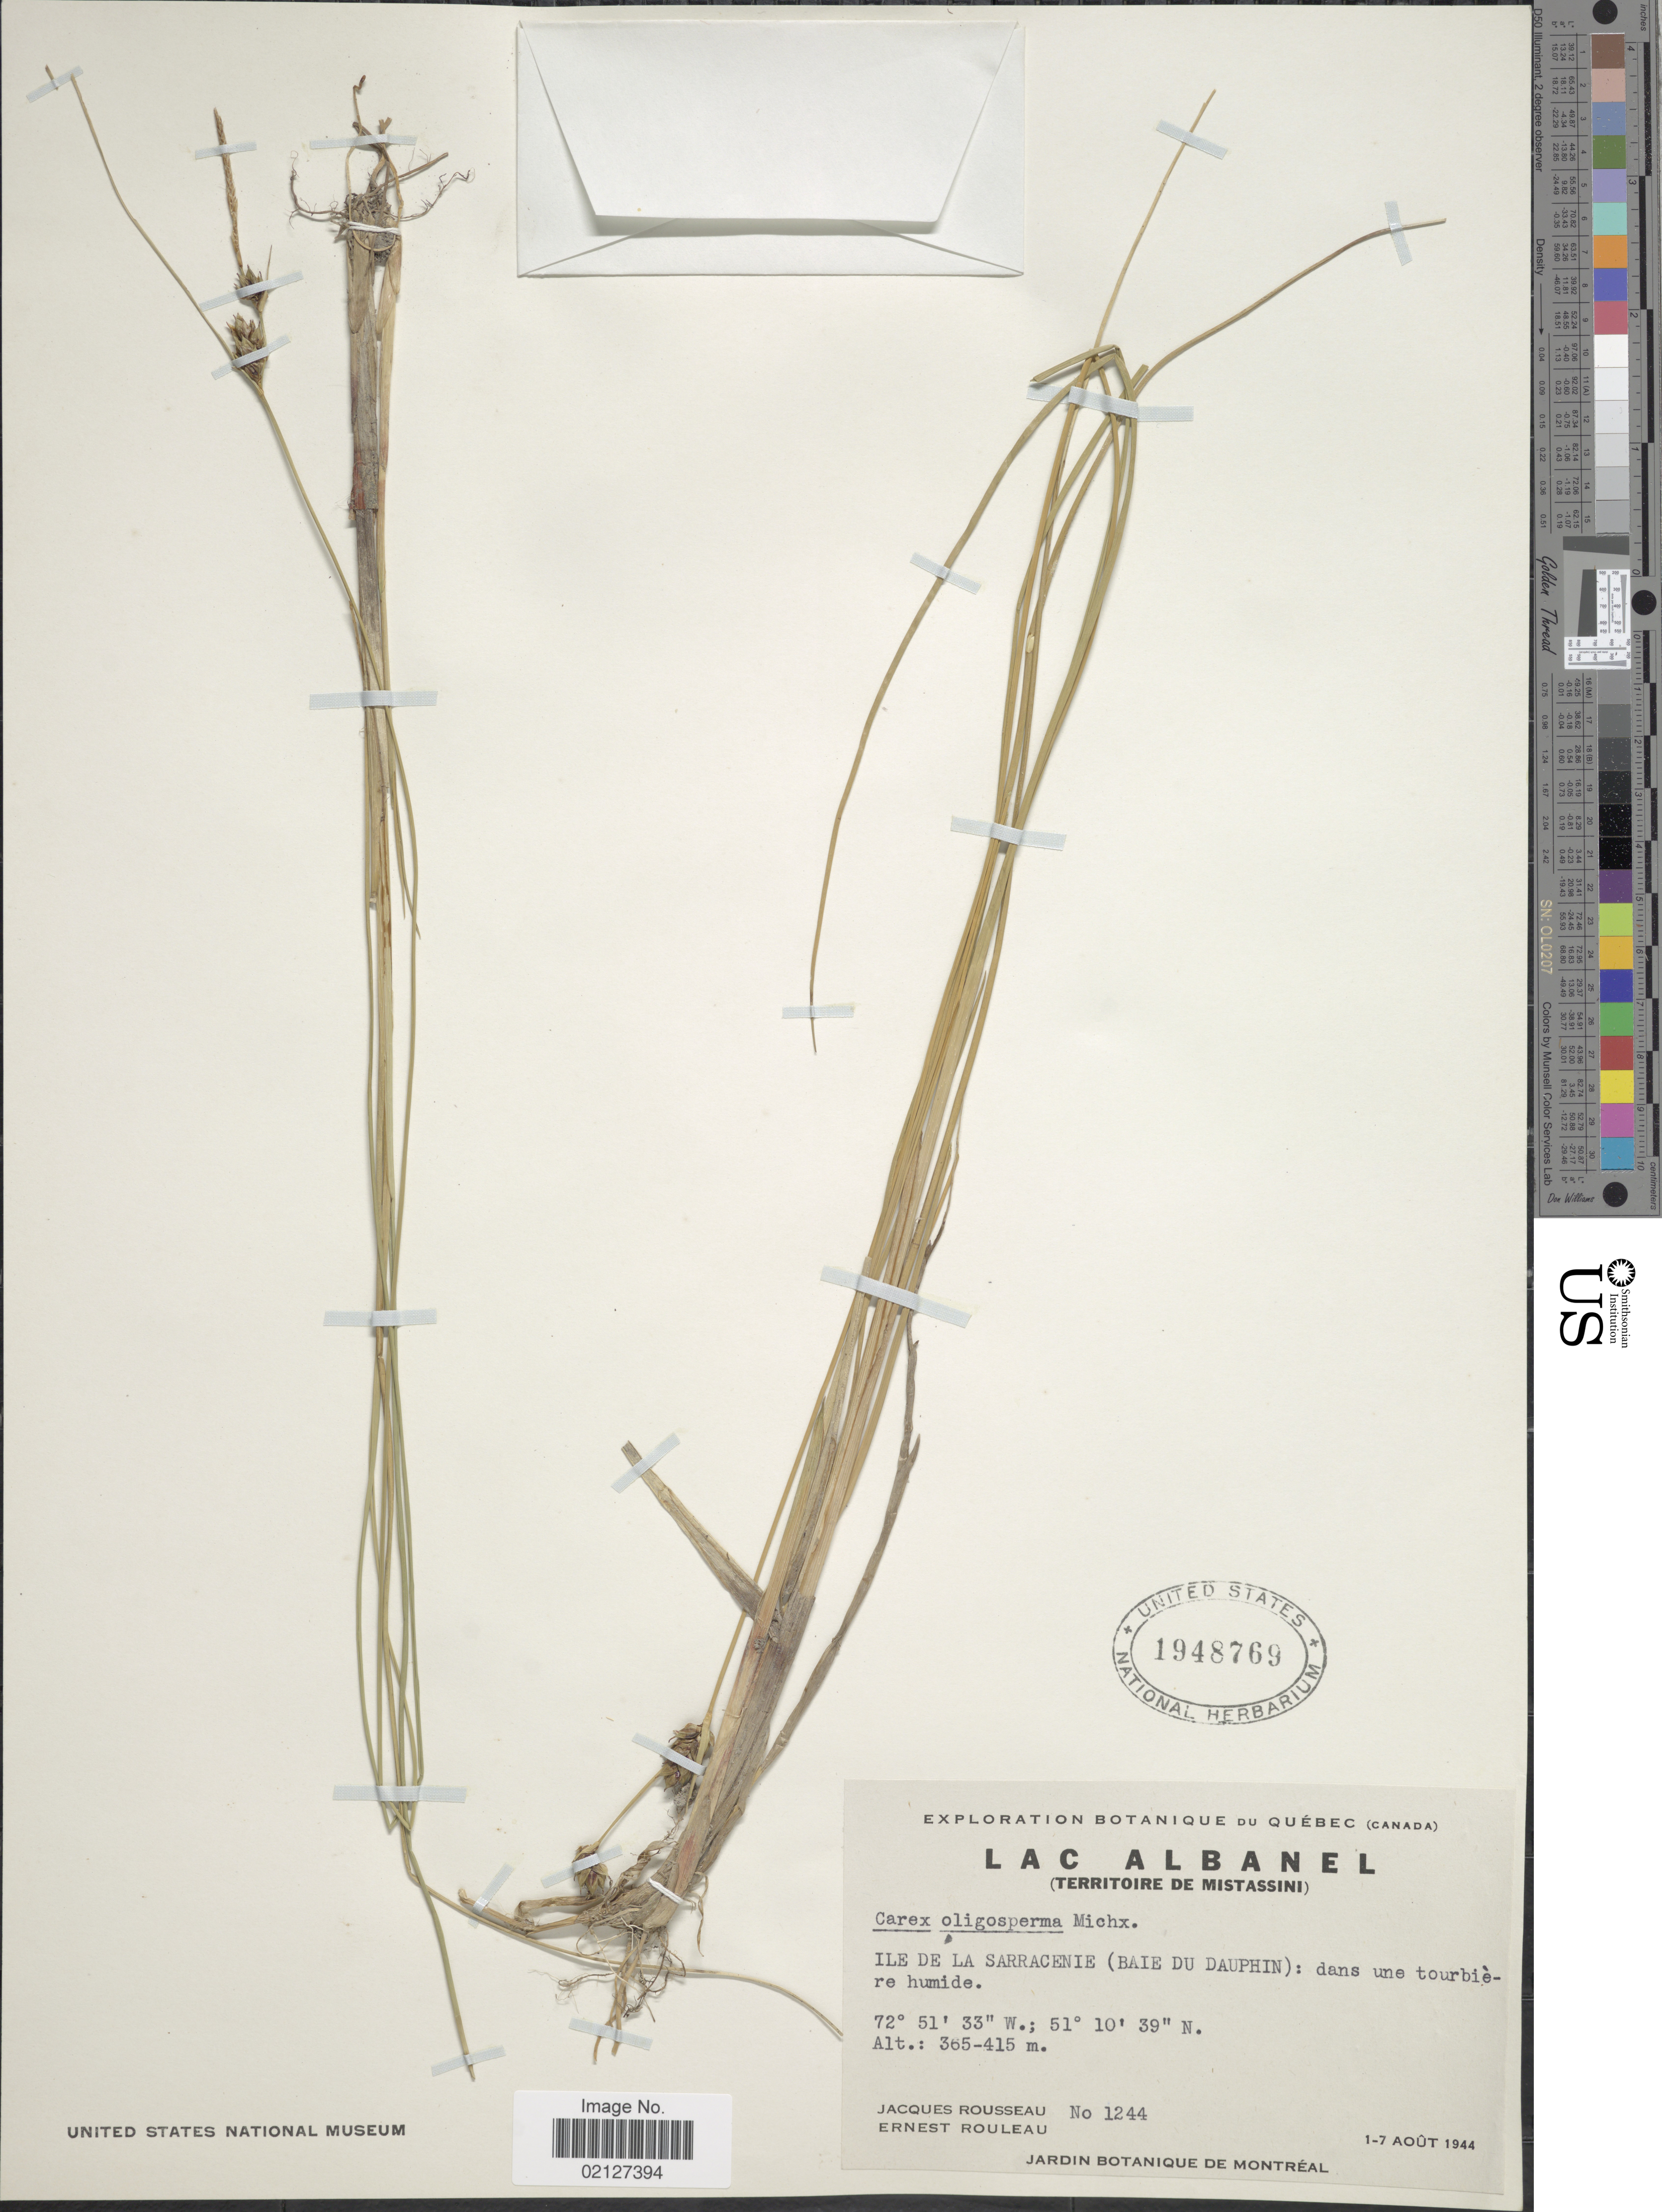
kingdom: Plantae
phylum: Tracheophyta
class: Liliopsida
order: Poales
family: Cyperaceae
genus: Carex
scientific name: Carex oligosperma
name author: Michx.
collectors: J. Rousseau & E. Rouleau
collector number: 1244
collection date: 1944-08-17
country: Canada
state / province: Quebec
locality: Lac Albanel (Territoire de Mistassino), Ile de La Sarrancenie (Baile du Dauphin): dans une tourbiere humide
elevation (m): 365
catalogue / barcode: US 1948769